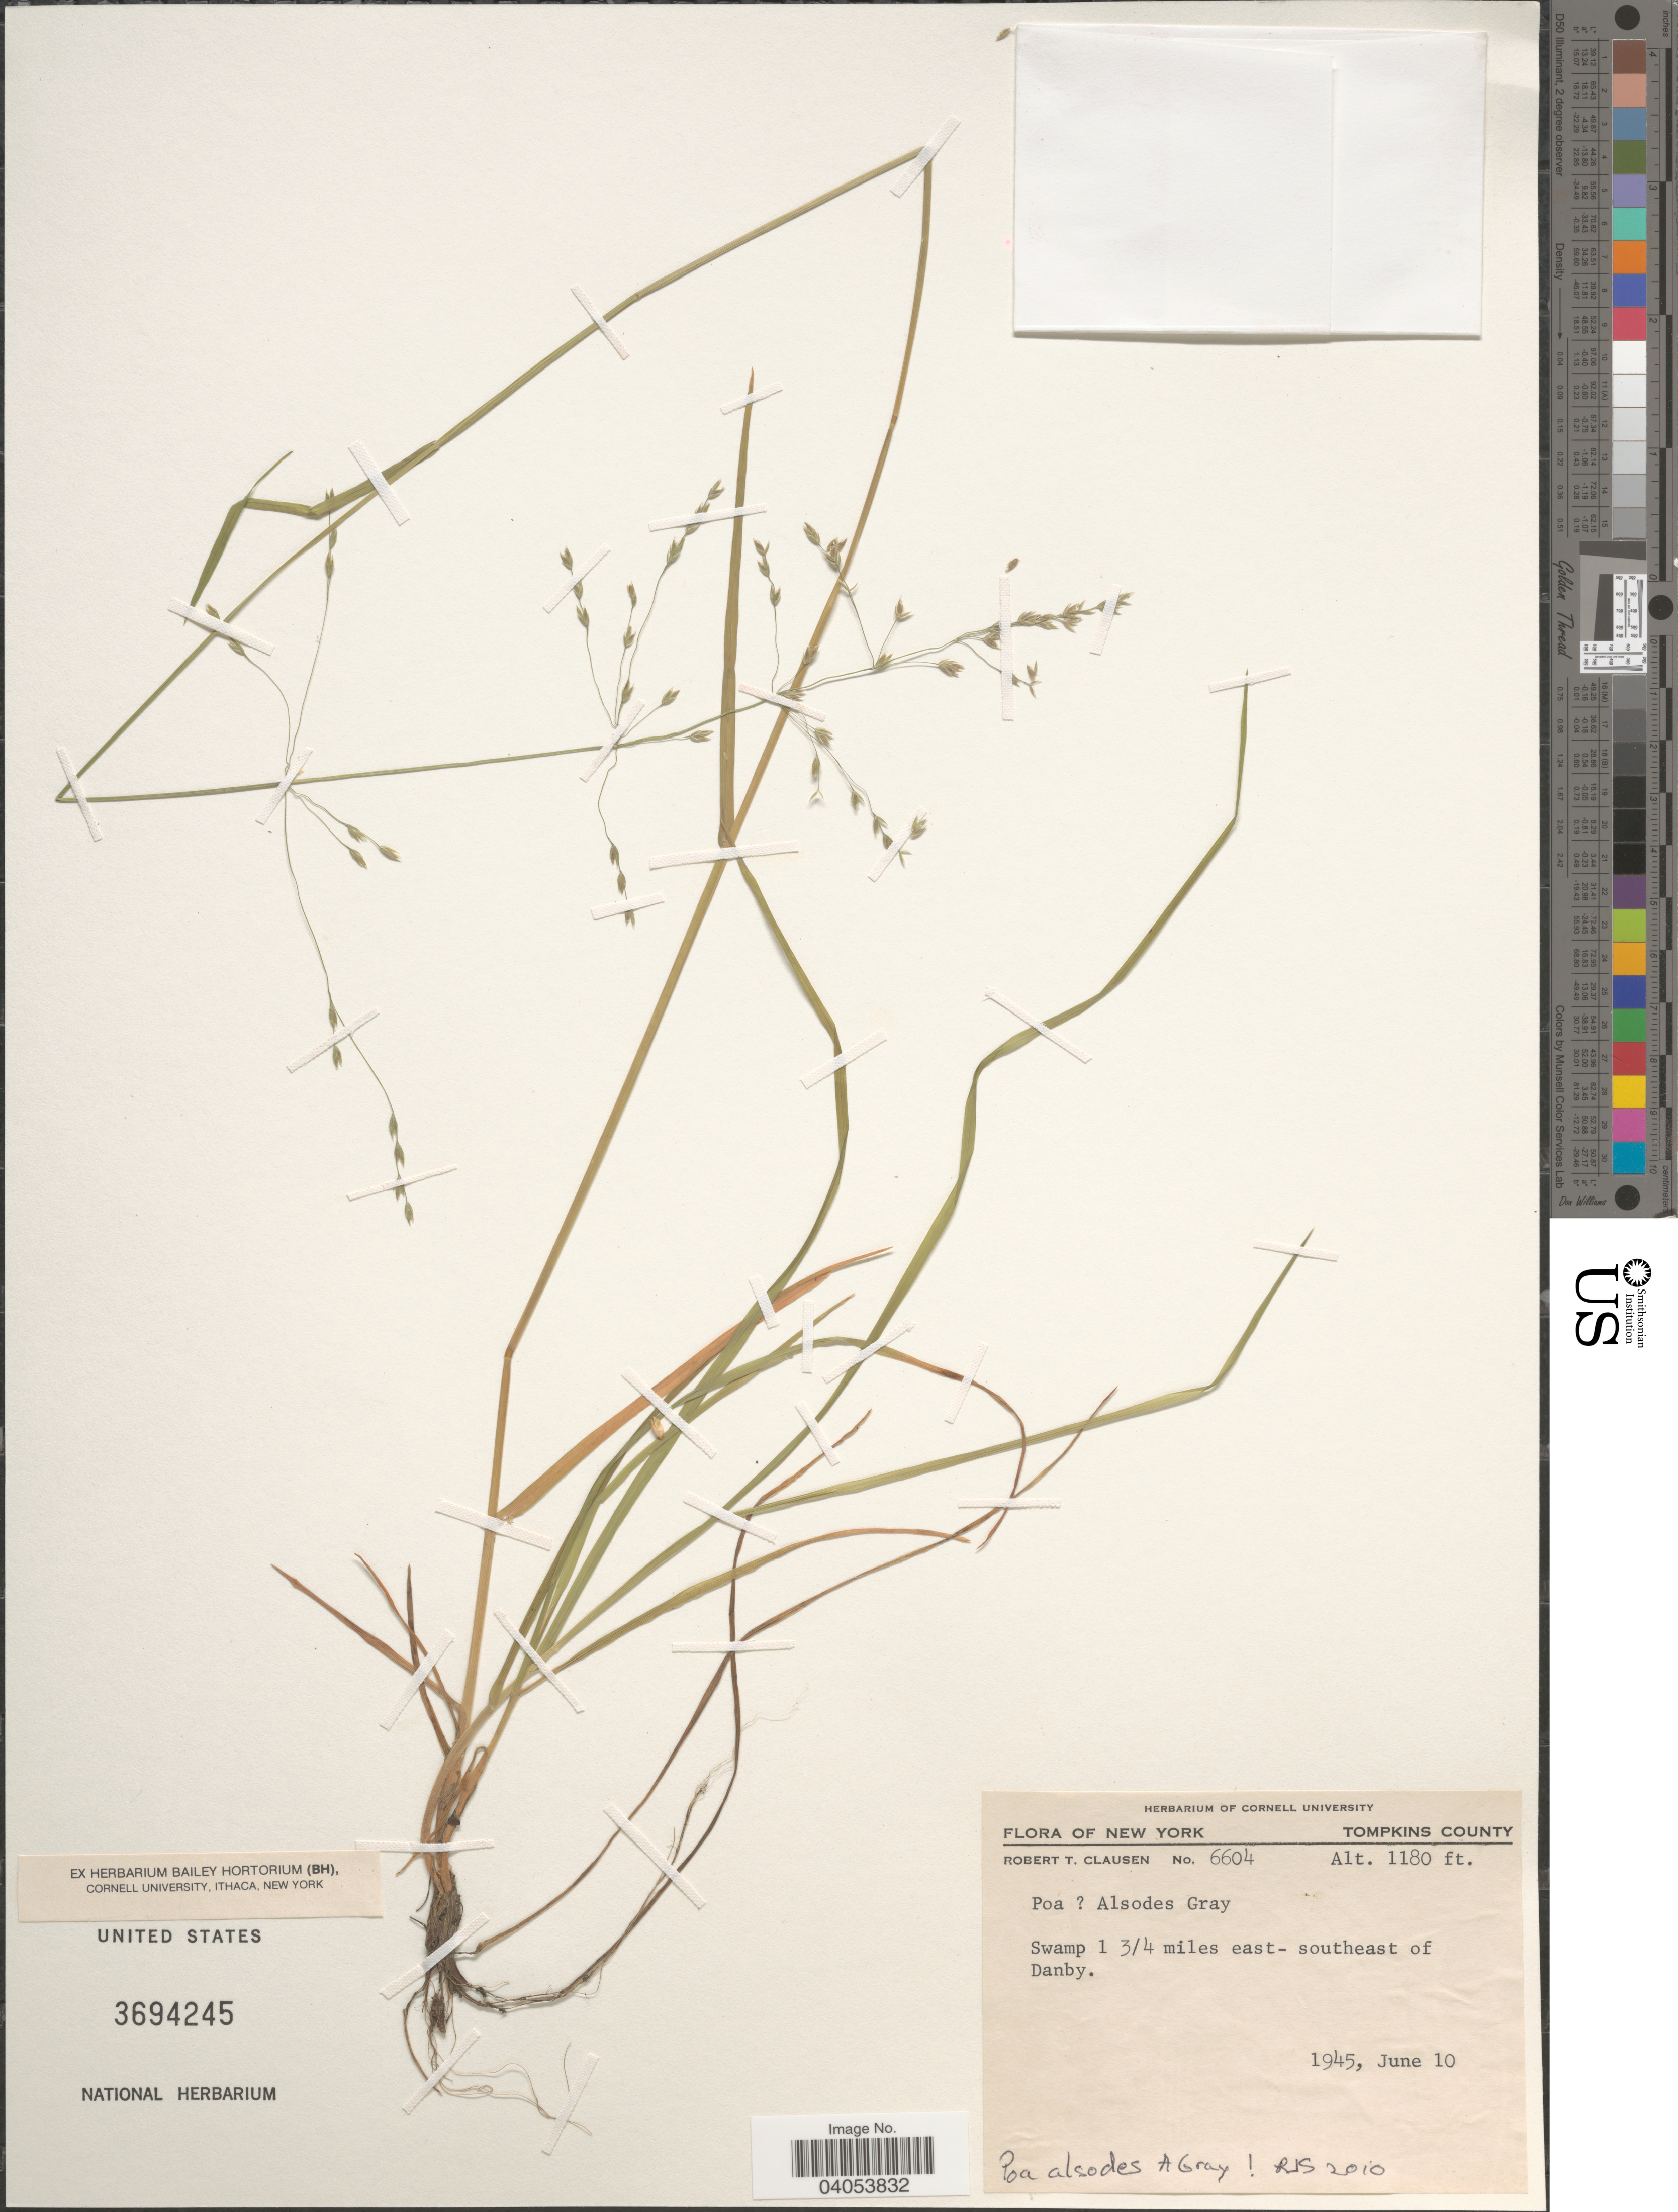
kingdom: Plantae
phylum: Tracheophyta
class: Liliopsida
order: Poales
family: Poaceae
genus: Poa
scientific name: Poa alsodes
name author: A. Gray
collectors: R. T. Clausen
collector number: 6604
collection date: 1945-06-10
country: United States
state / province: New York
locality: Tompkins County. Swamp 1 ¾ miles east- southeast of Danby.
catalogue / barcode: US 3694245